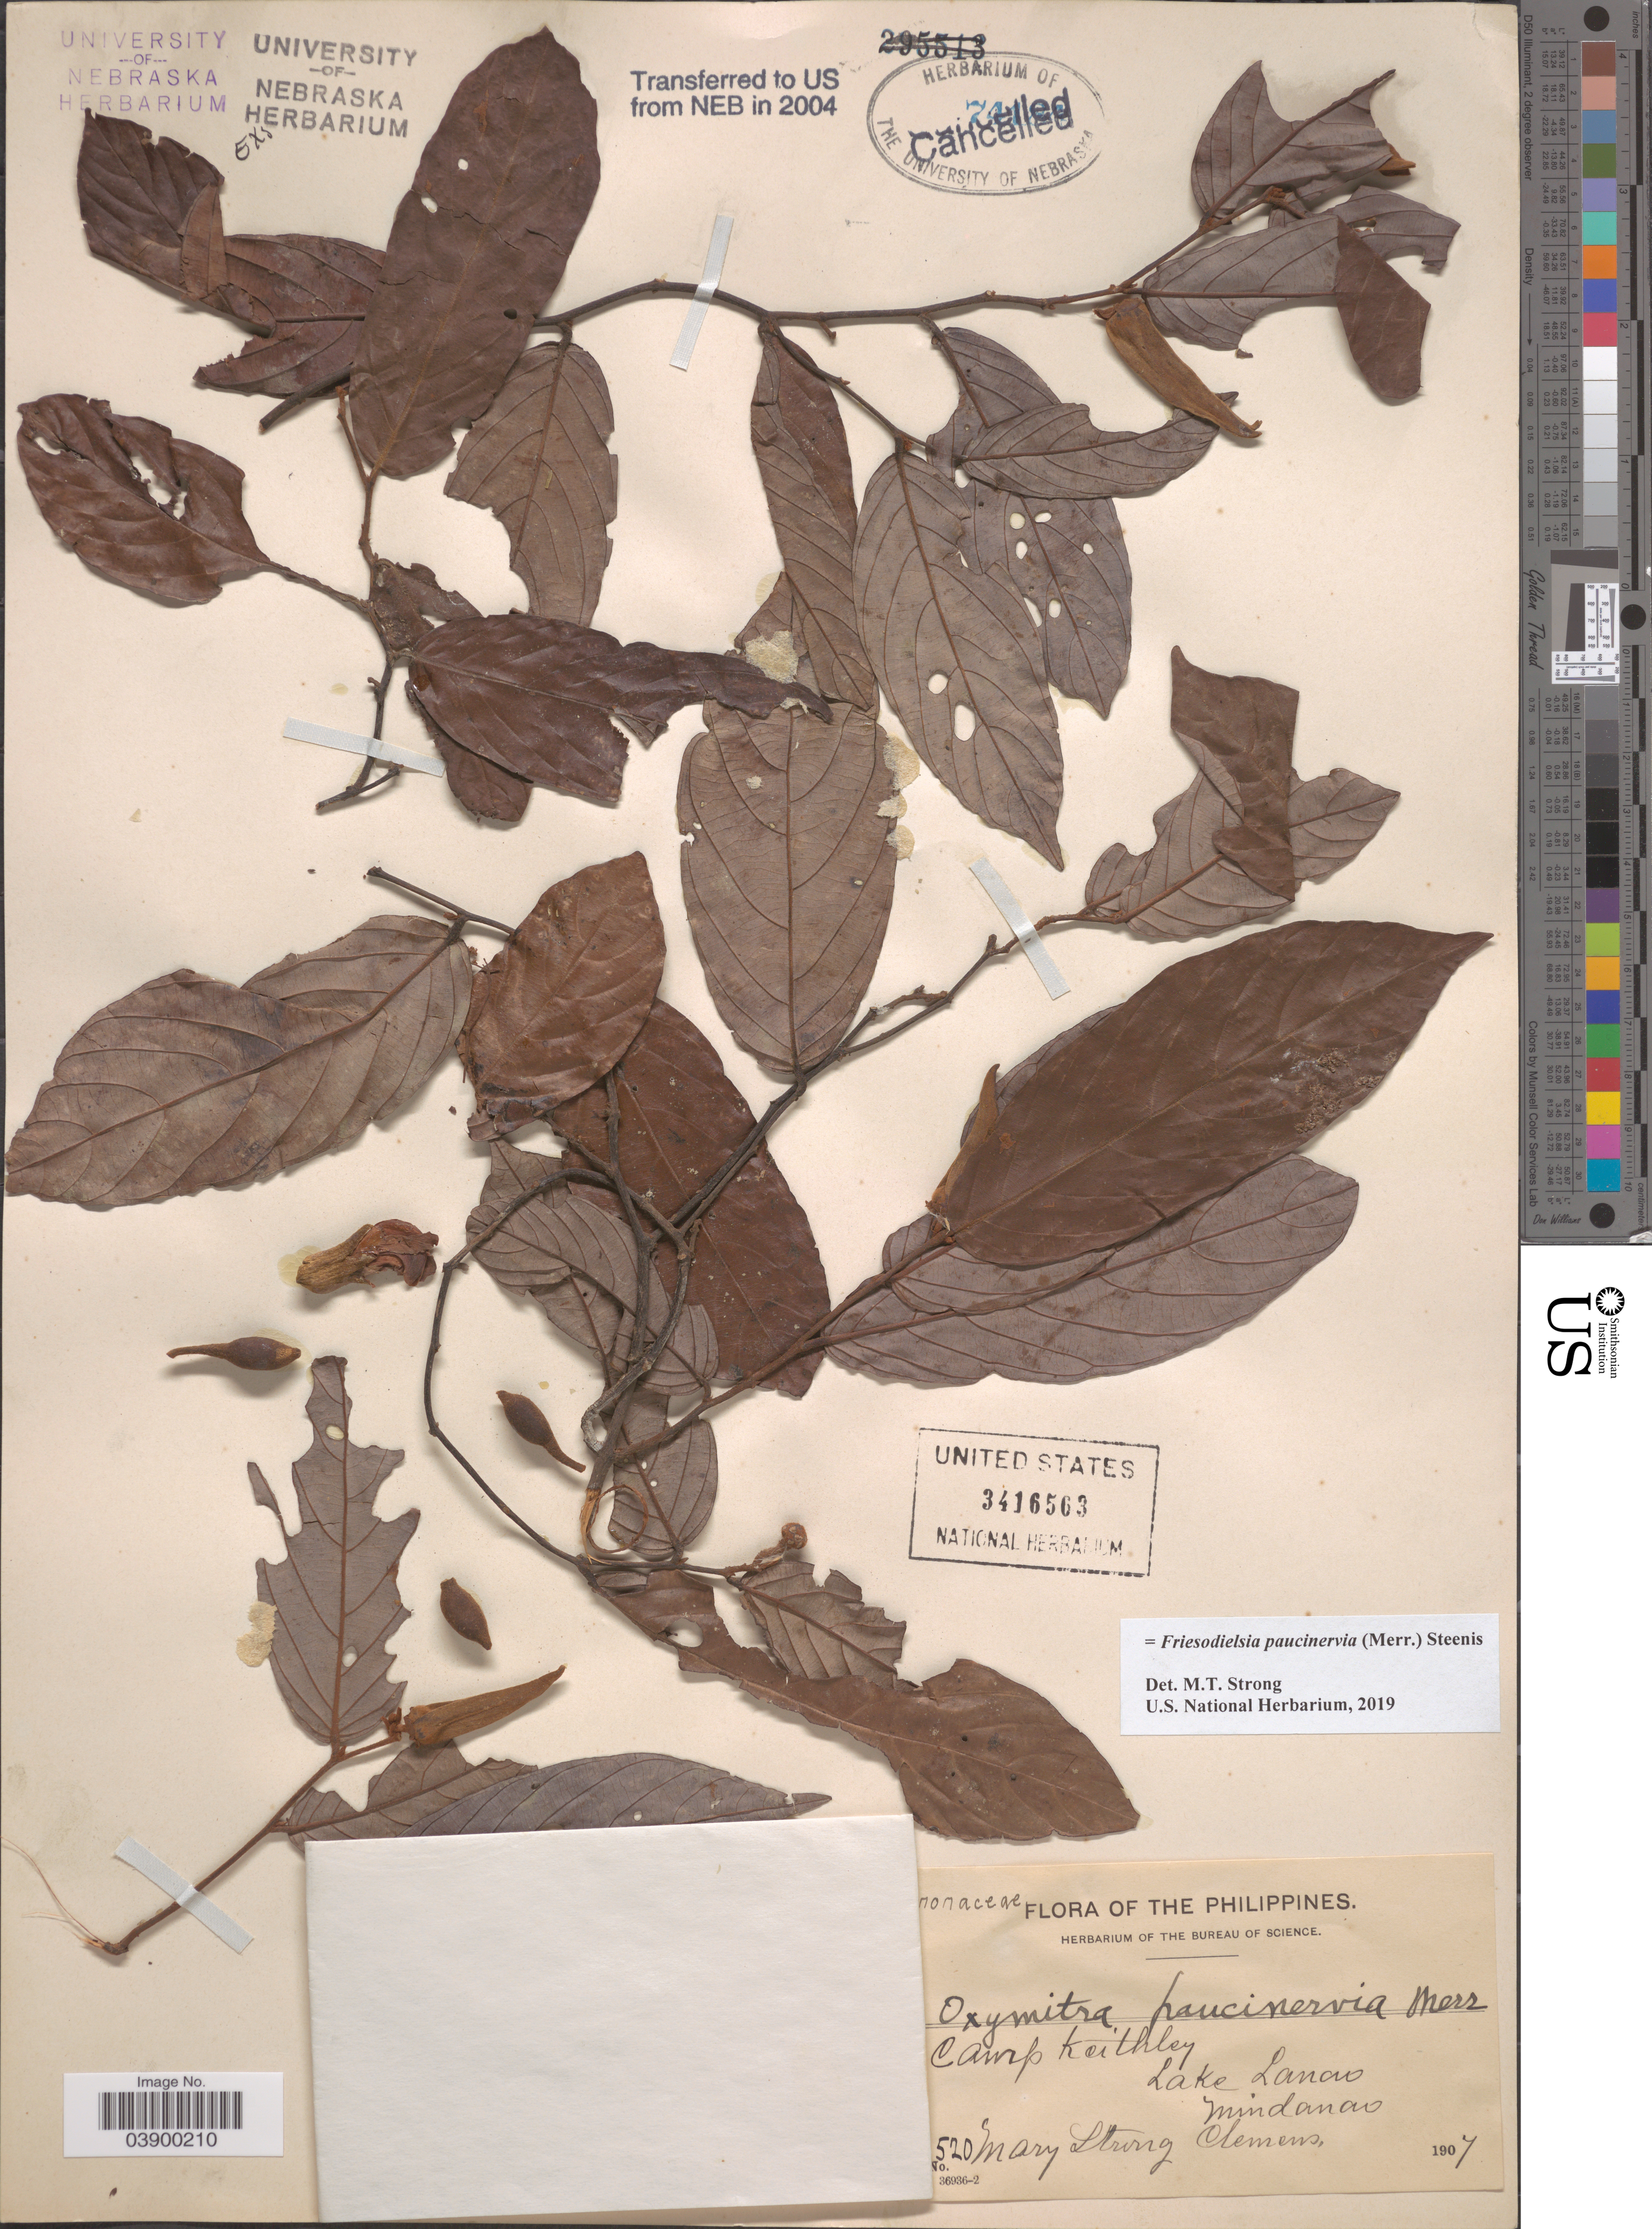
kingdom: Plantae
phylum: Tracheophyta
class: Magnoliopsida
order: Magnoliales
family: Annonaceae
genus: Friesodielsia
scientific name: Friesodielsia paucinervia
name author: (Merr.) Steenis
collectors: M. S. Clemens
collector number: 520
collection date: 1907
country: Philippines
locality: Camp Keithley. Lake Lanao. Mindanao.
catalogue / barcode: US 3416563